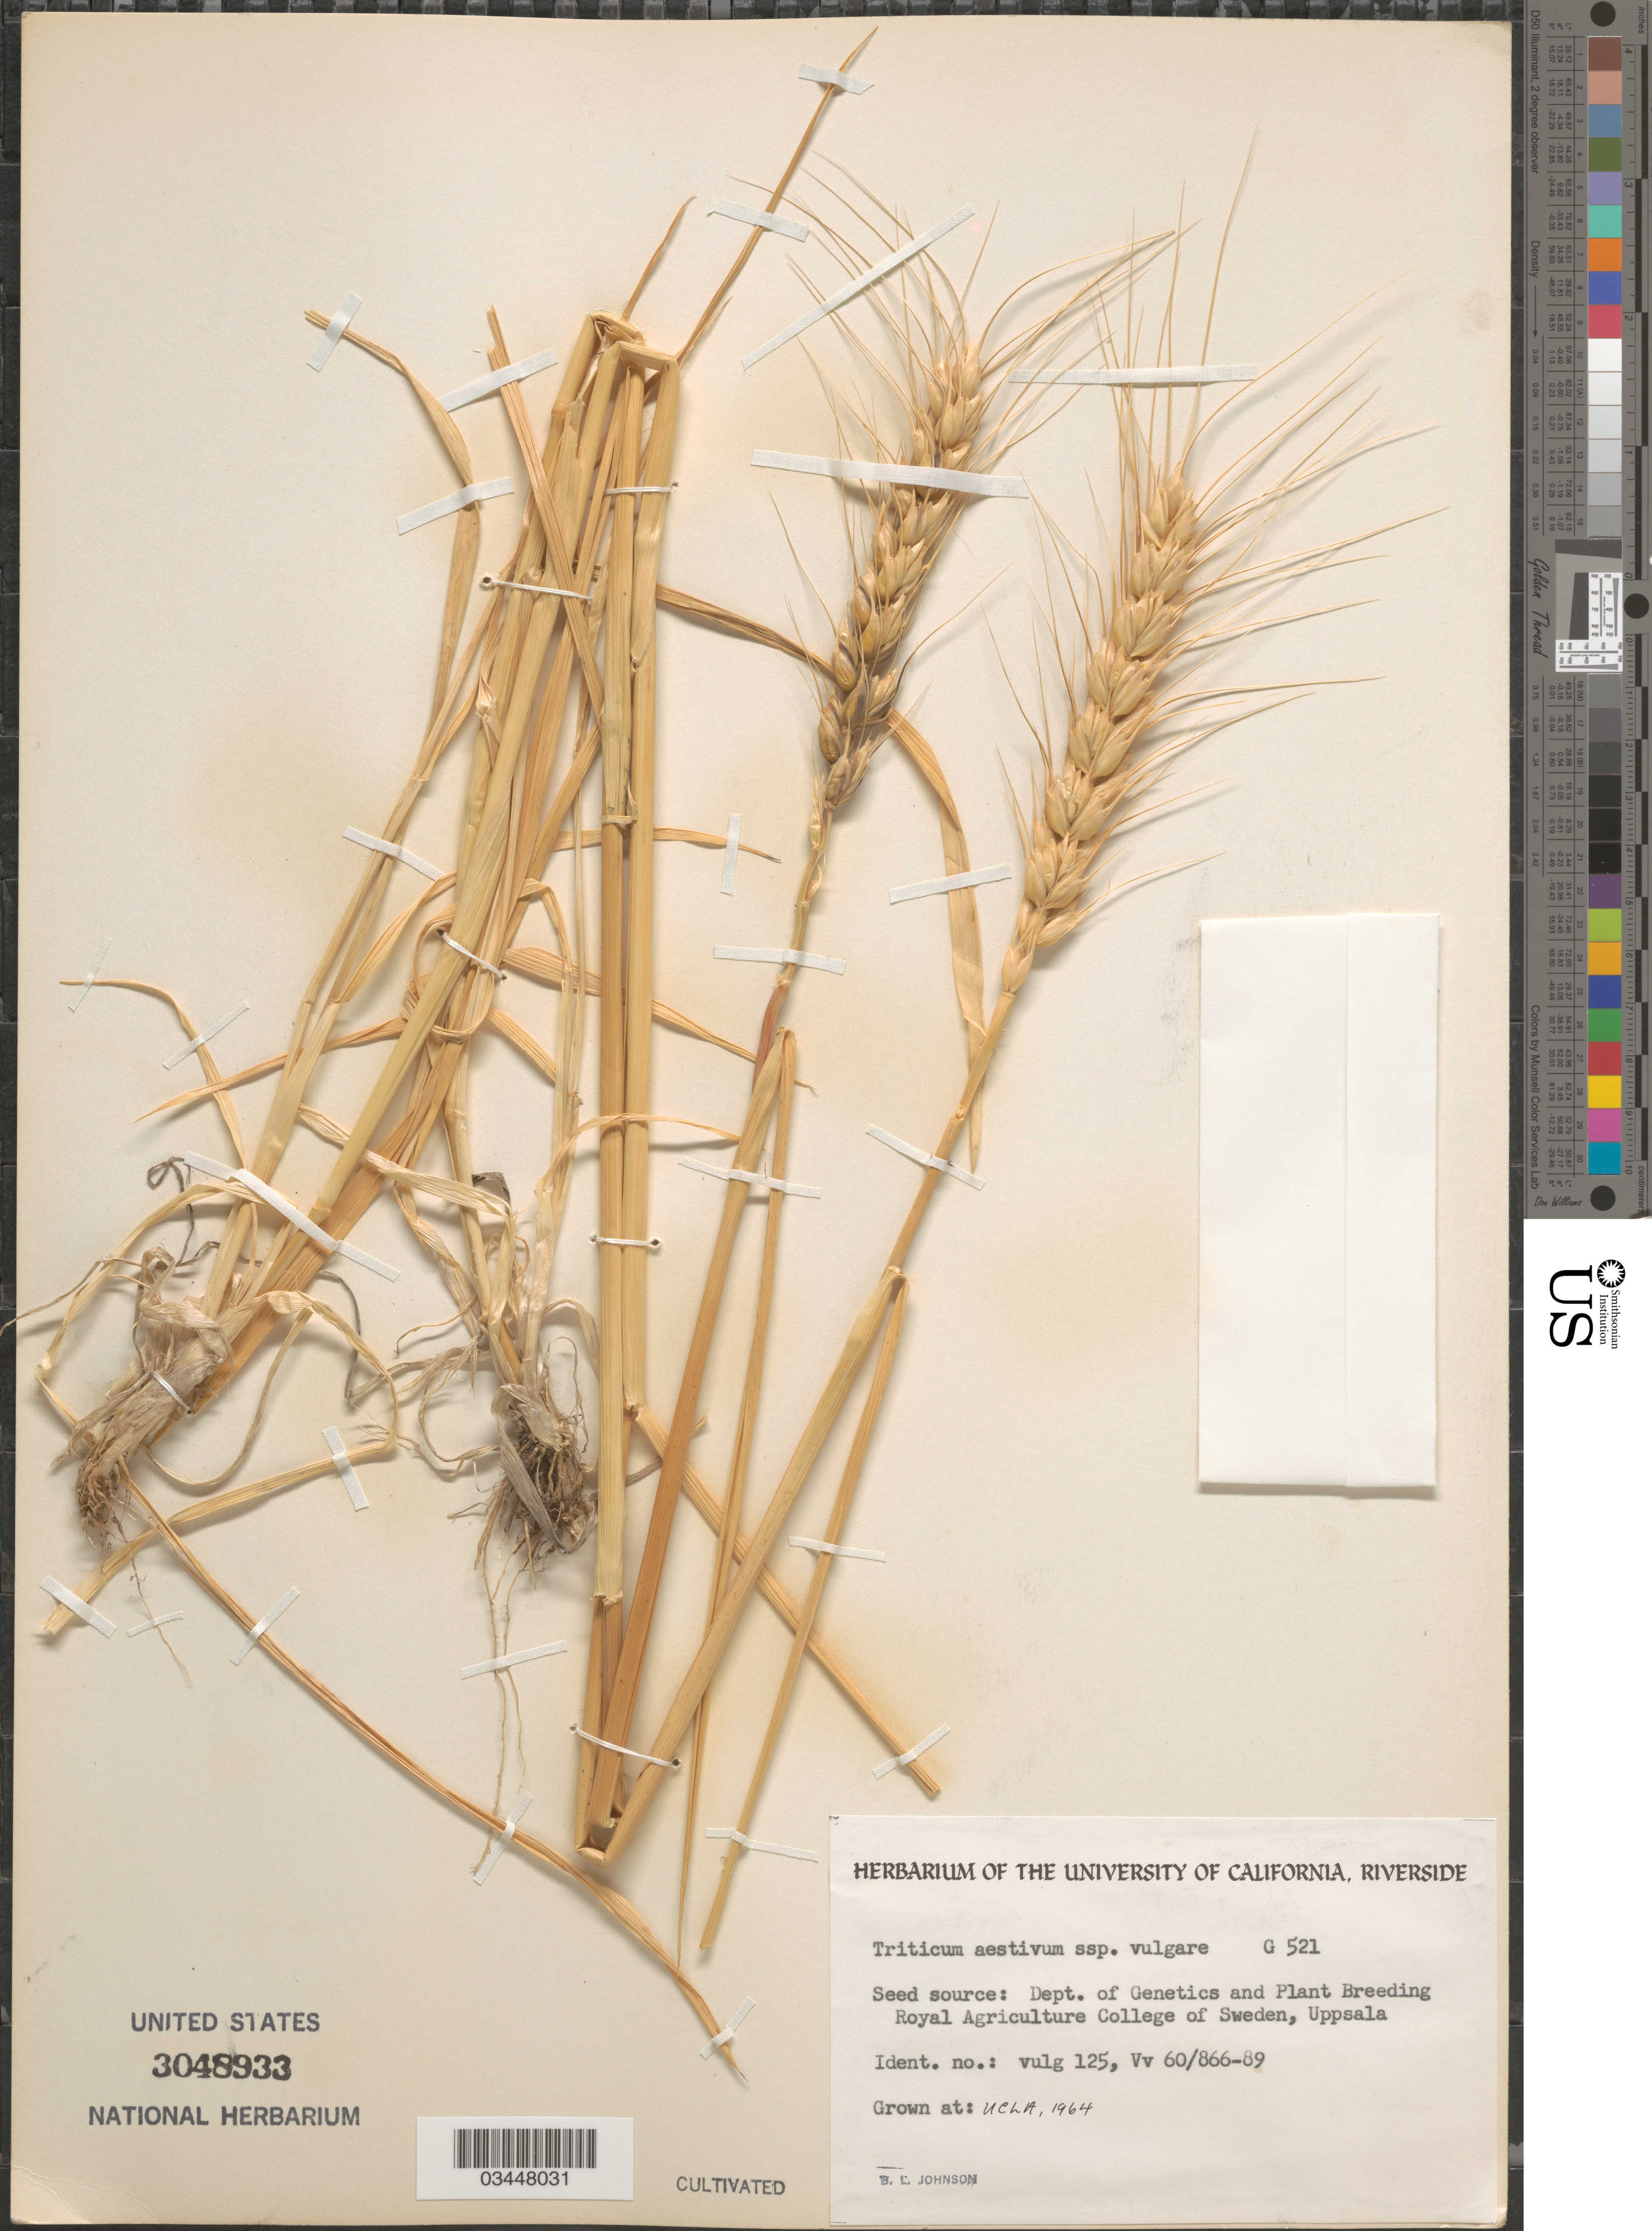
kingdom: Plantae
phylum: Tracheophyta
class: Liliopsida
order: Poales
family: Poaceae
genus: Triticum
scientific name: Triticum aestivum subsp. vulgare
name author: (Vill.) Thell.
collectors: B. Johnson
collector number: G521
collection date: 1964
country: United States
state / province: California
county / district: Los Angeles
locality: UCLA.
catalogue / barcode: US 3048933